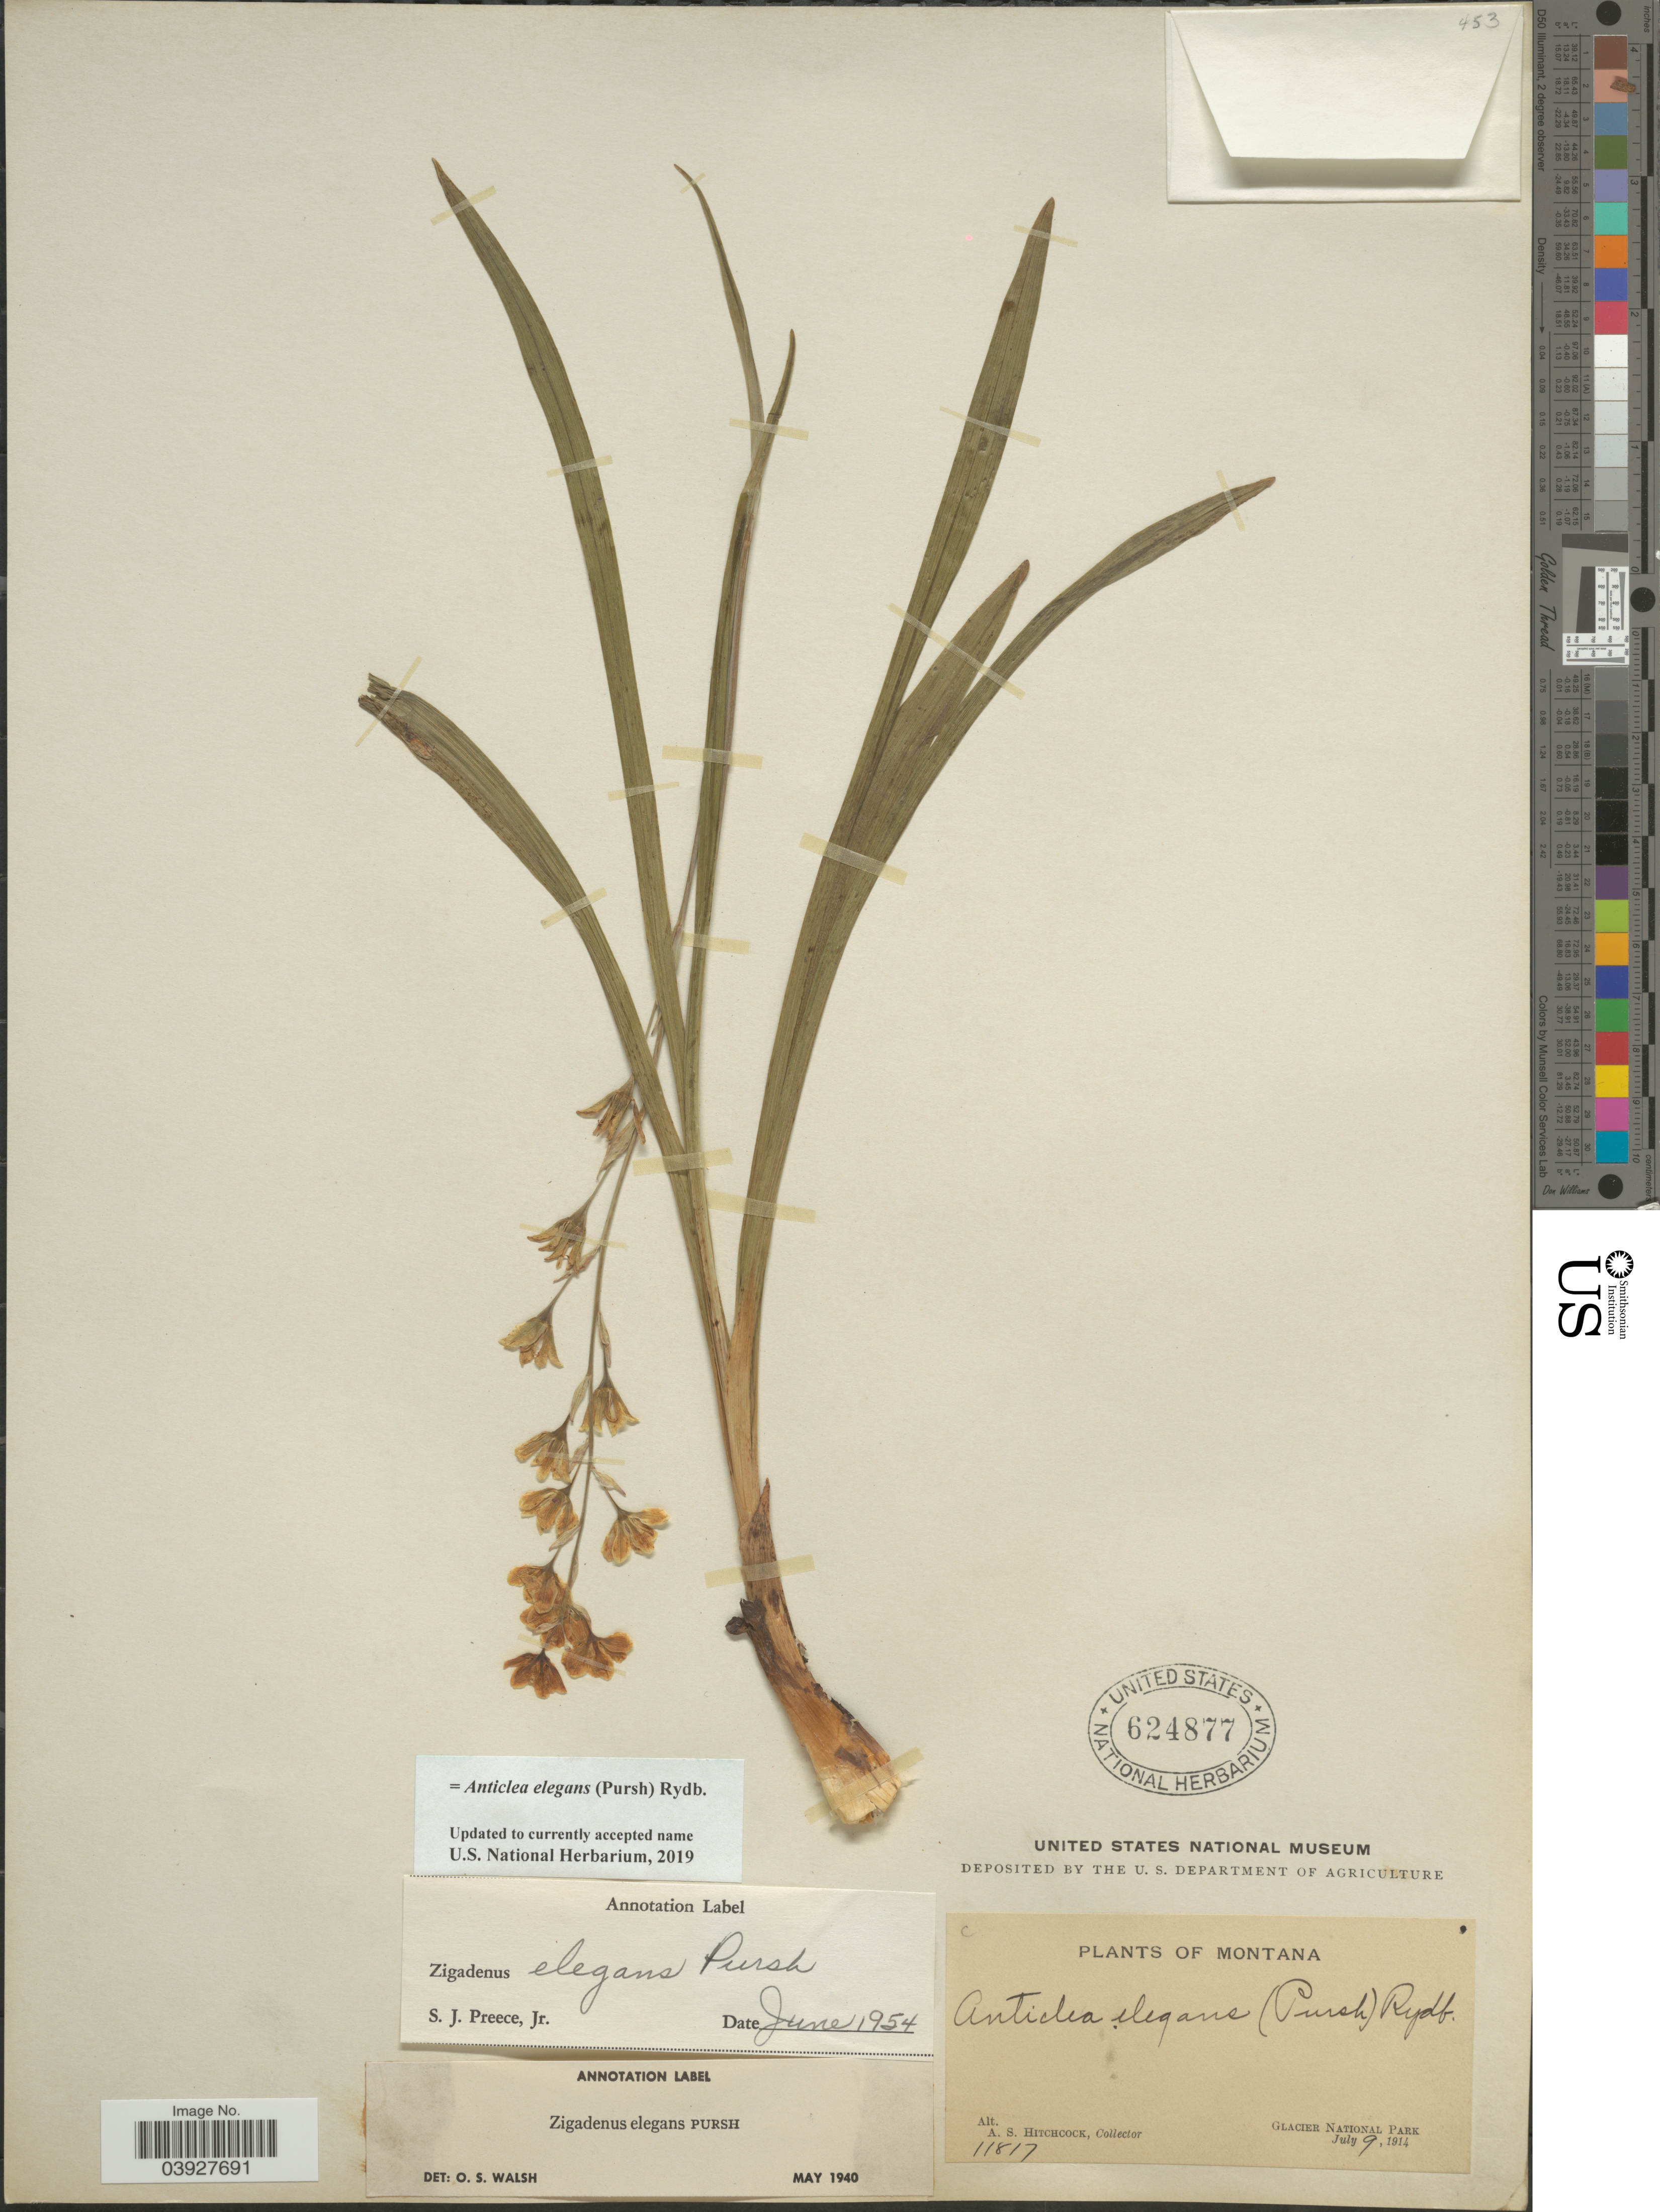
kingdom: Plantae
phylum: Tracheophyta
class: Liliopsida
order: Liliales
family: Melanthiaceae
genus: Anticlea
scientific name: Anticlea elegans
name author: (Pursh) Rydb.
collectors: A. S. Hitchcock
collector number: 11817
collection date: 1914-07-09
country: United States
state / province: Montana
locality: Glacier National Park.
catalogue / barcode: US 624877